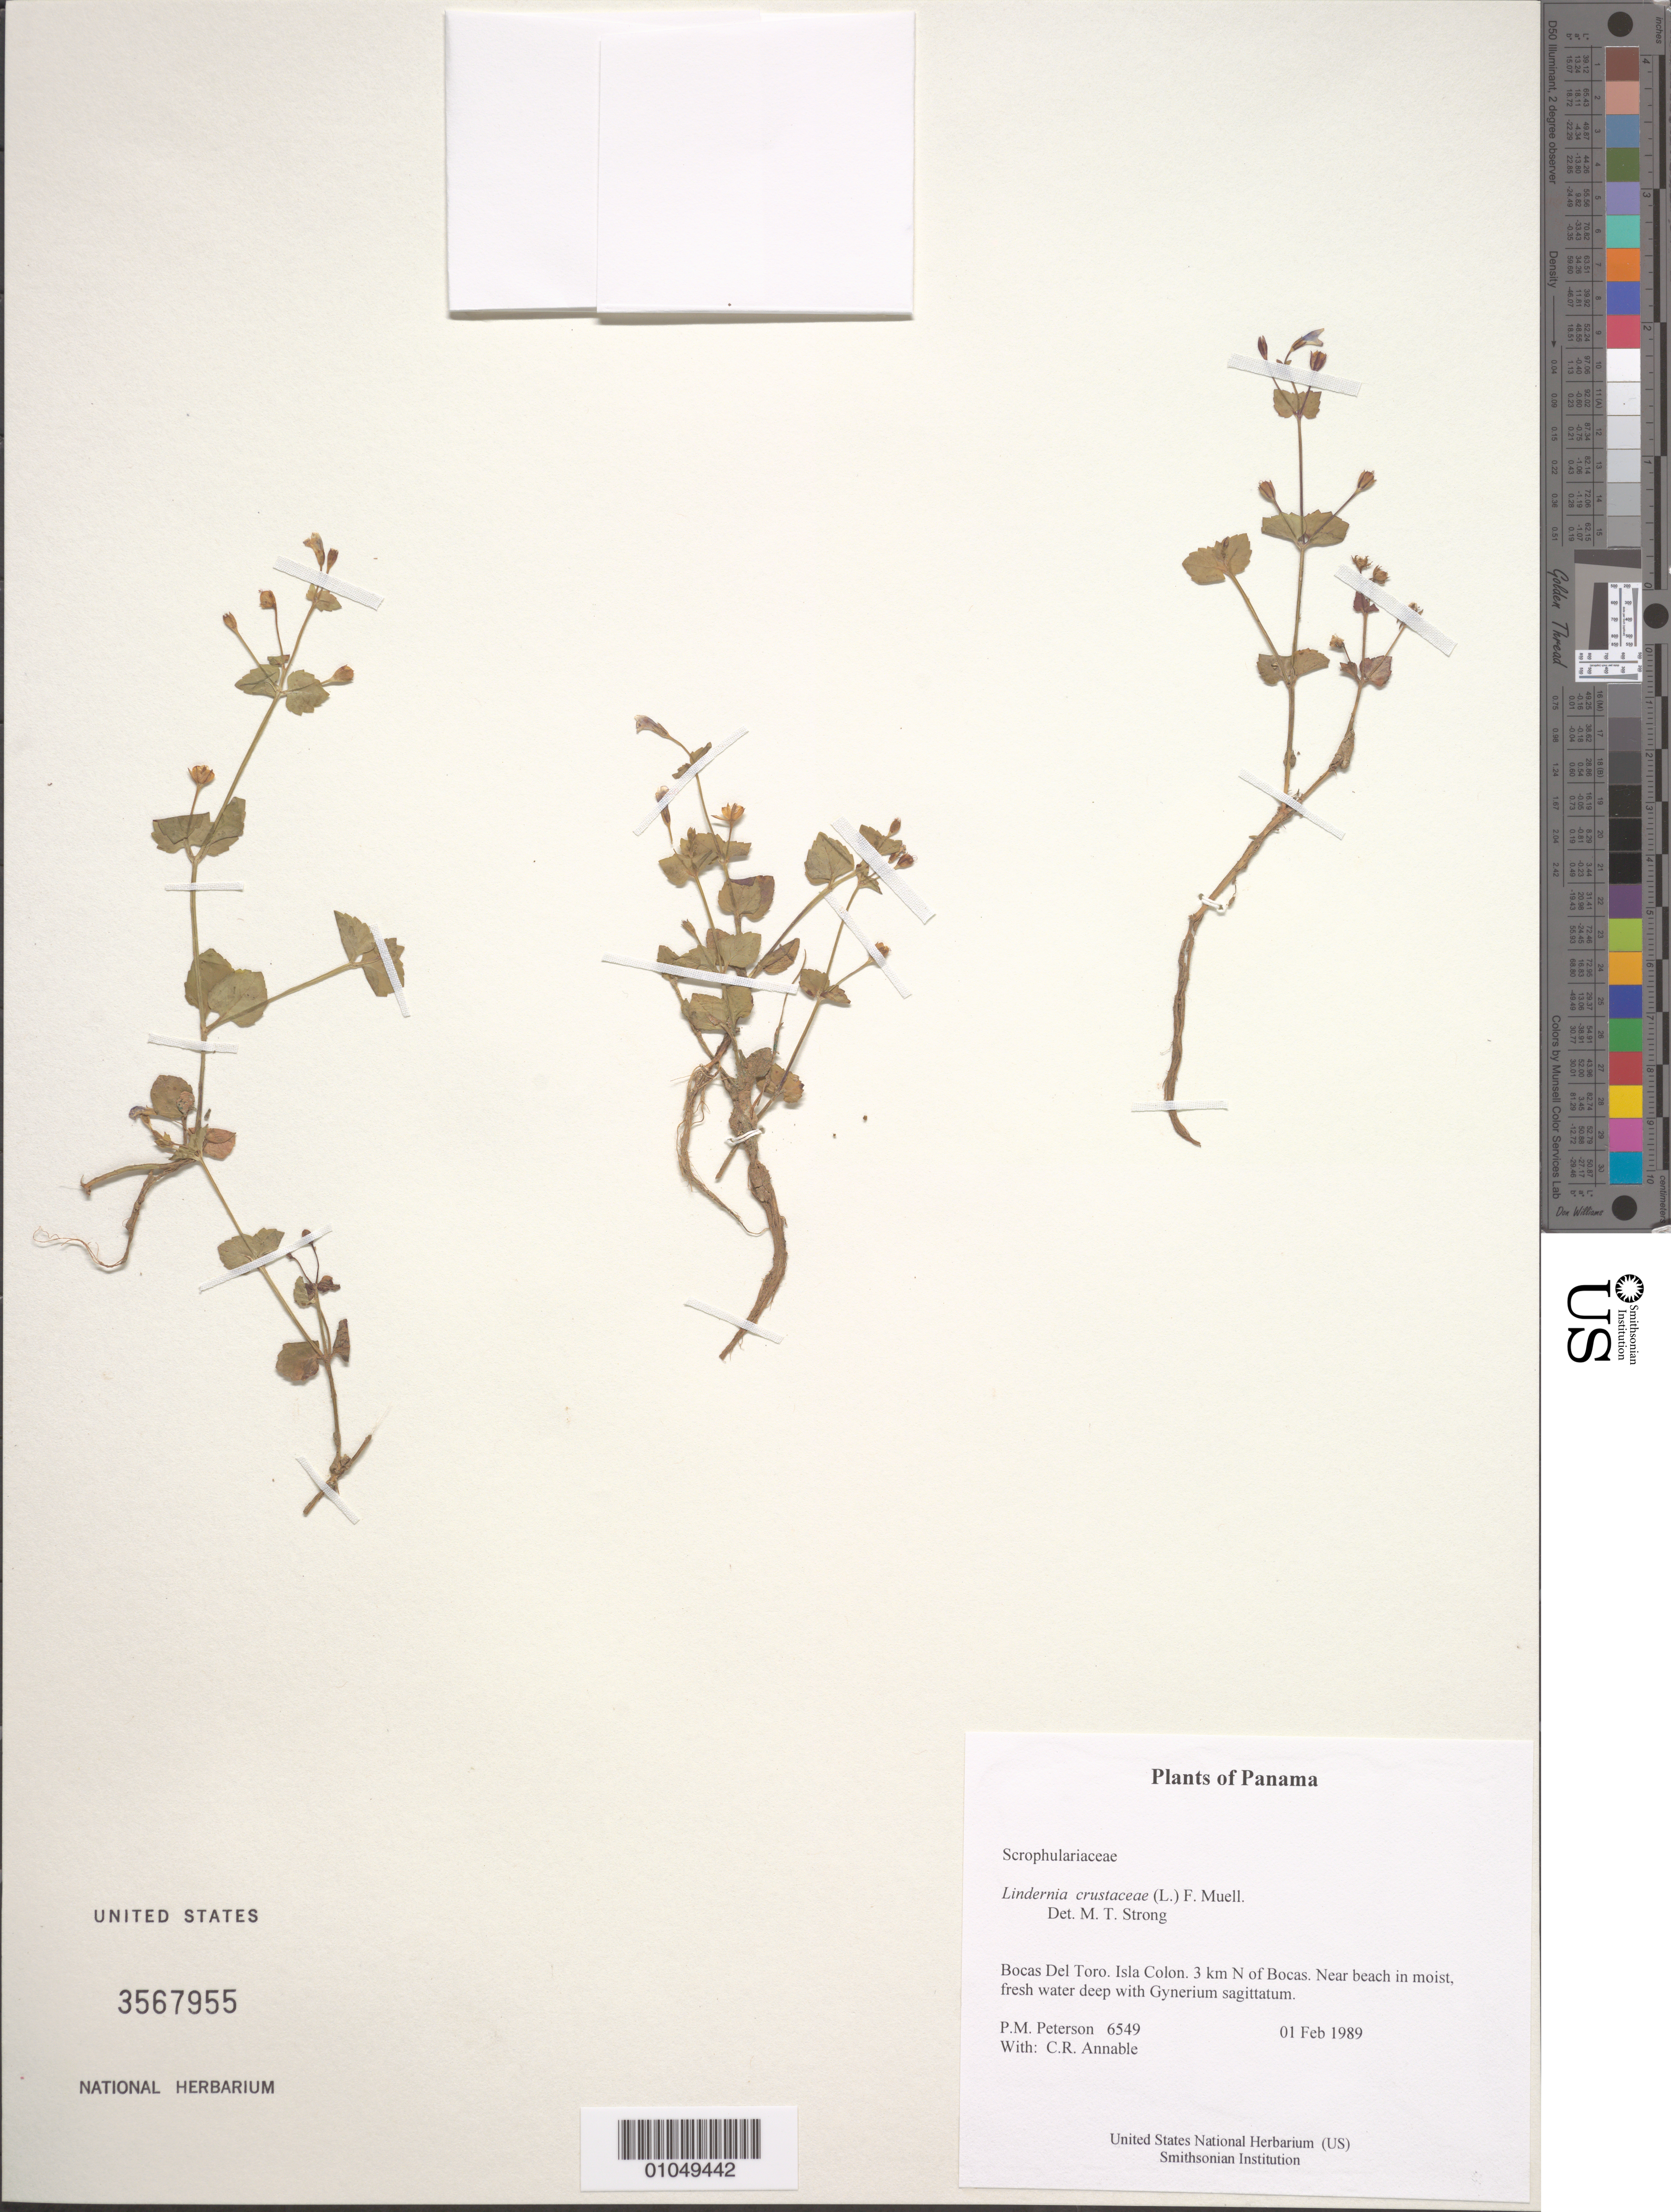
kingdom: Plantae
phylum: Tracheophyta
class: Magnoliopsida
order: Lamiales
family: Linderniaceae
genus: Lindernia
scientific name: Lindernia crustacea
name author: (L.) F. Muell.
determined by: Strong, M. T., (US), Smithsonian Institution - National Museum of Natural History (UNITED STATES)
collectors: P. M. Peterson & C. R. Annable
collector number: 06549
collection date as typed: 01 Feb 1989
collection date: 1989-02-01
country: Panama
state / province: Bocas del Toro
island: Colón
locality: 3 km N of Bocas.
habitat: Near beach in moist, fresh water deep with Gynerium sagittatum.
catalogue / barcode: US 3567955